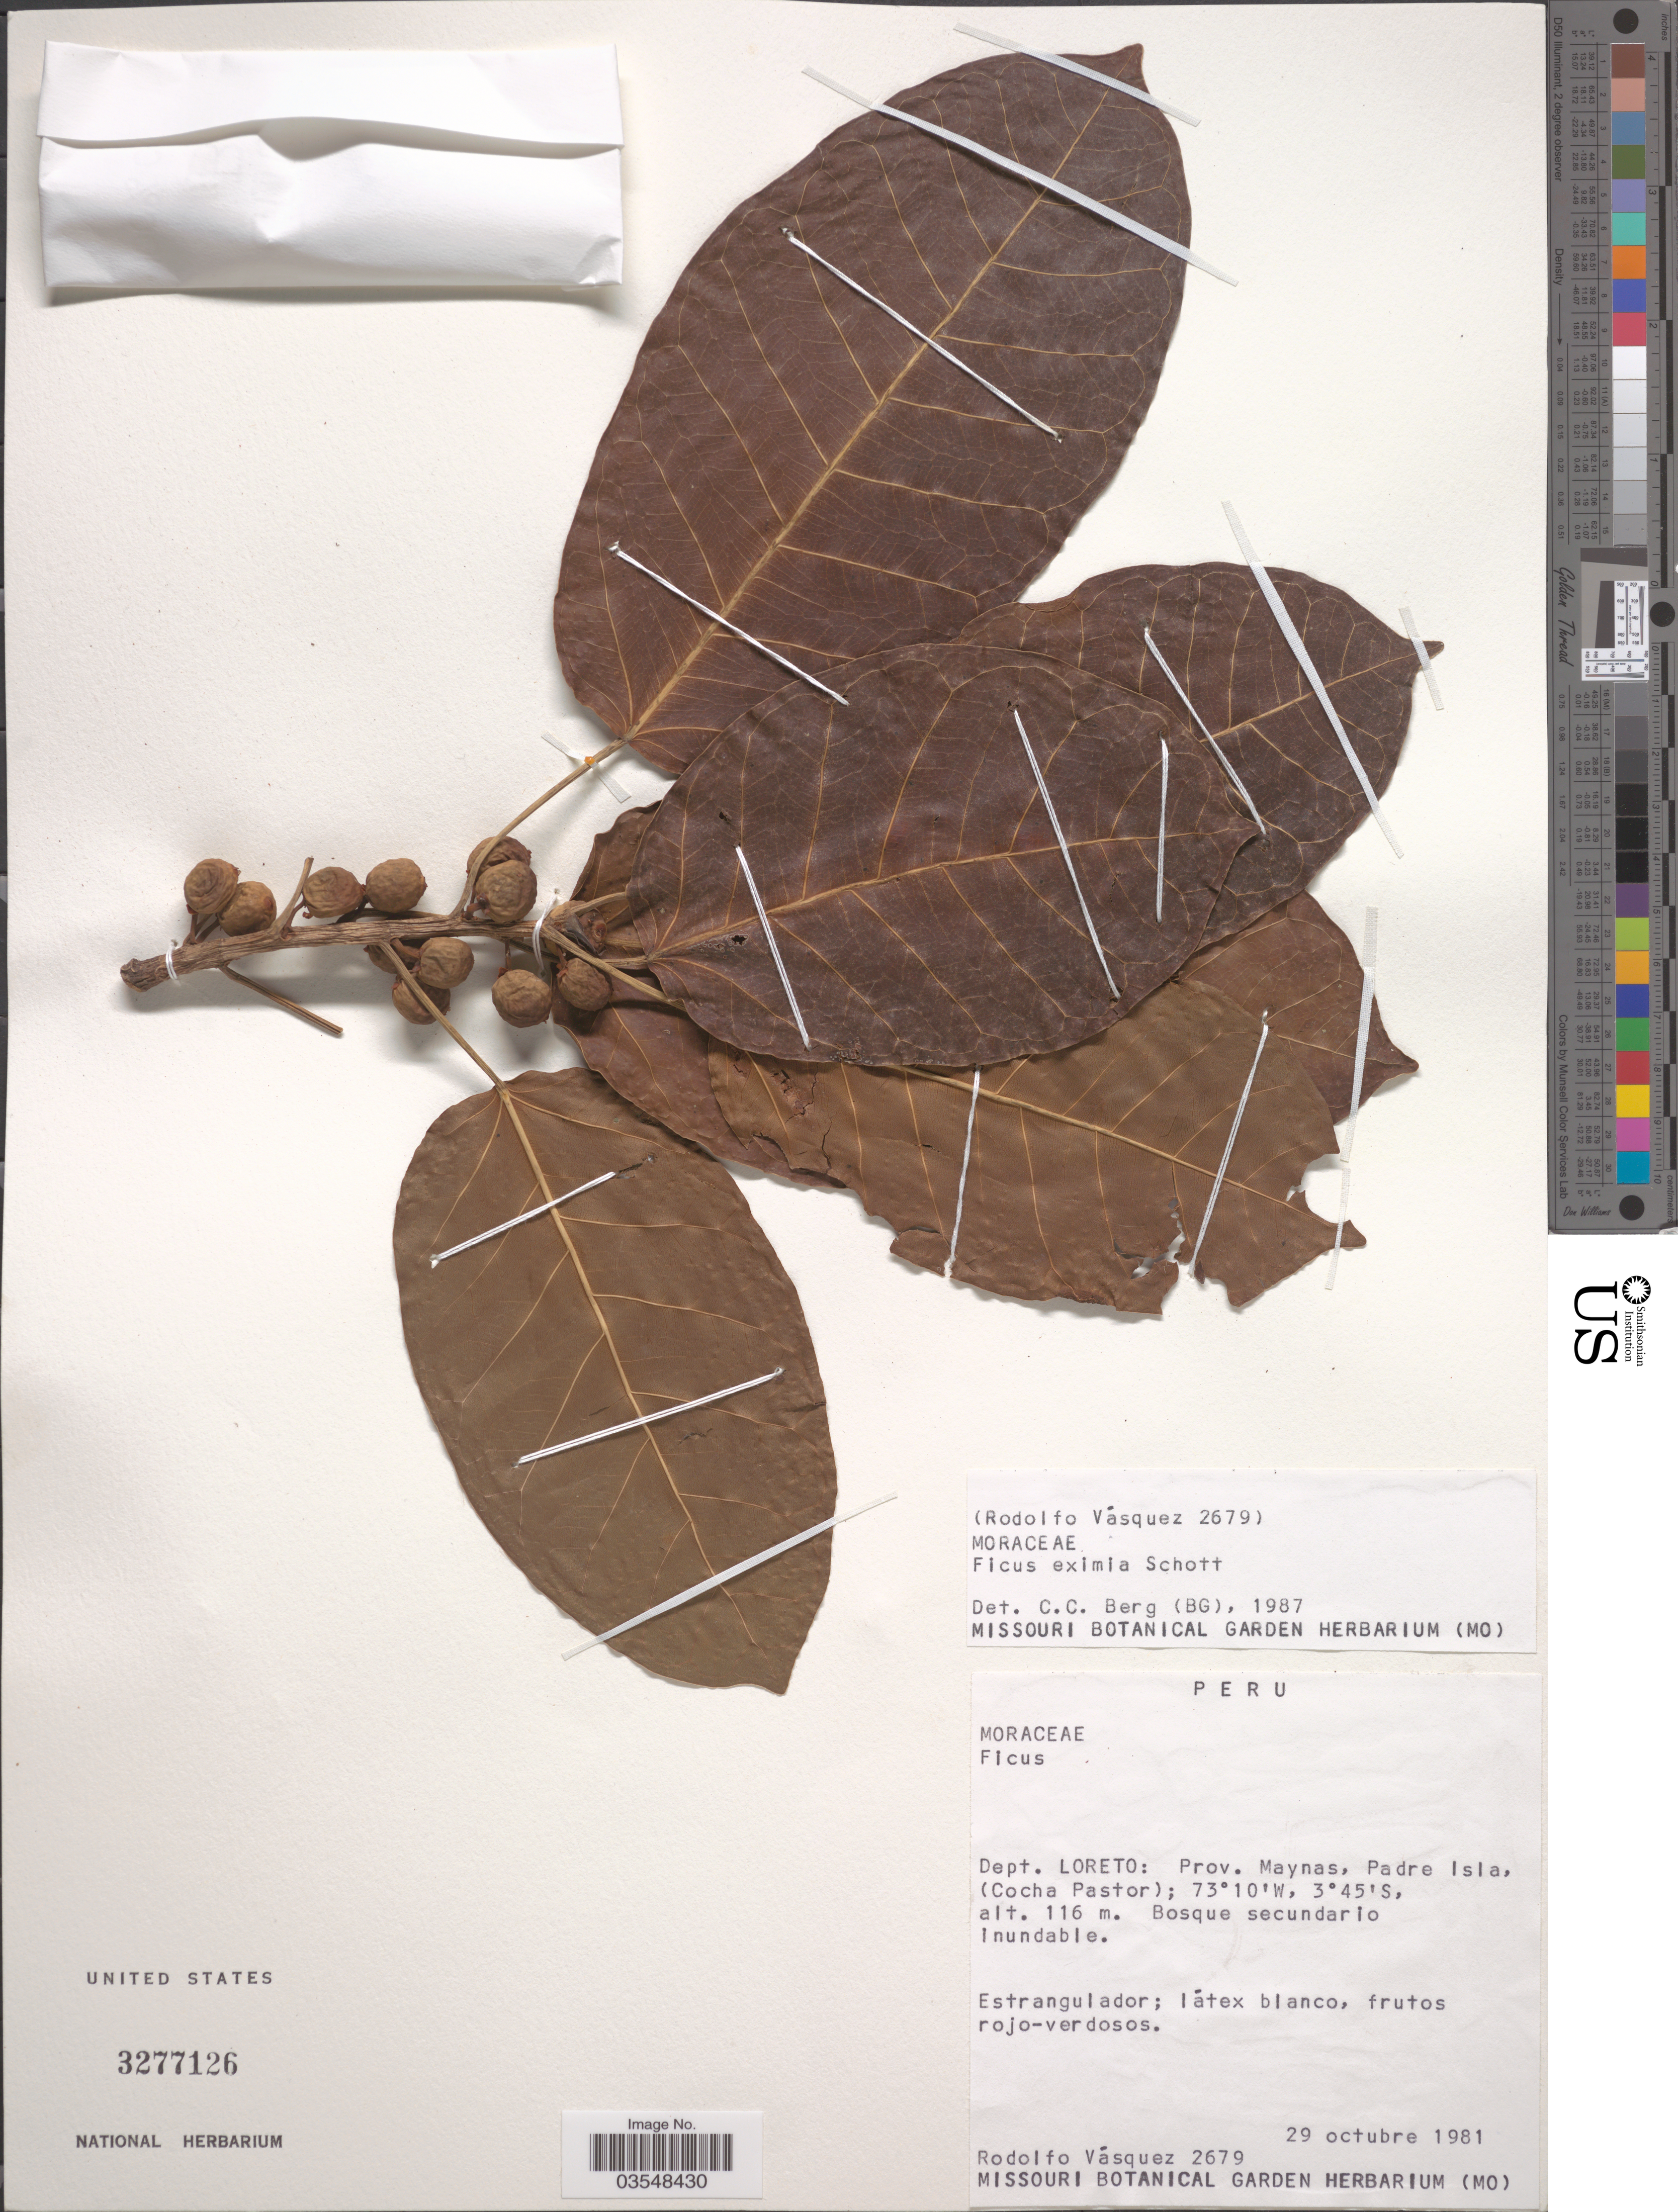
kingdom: Plantae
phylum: Tracheophyta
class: Magnoliopsida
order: Rosales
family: Moraceae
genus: Ficus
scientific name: Ficus eximia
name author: Schott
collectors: R. Vásquez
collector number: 2679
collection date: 1981-10-29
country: Peru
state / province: Loreto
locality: Dept. Loreto: Prov. Maynas, Padre Isla, ( Cocha Pastor).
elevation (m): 116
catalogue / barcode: US 3277126